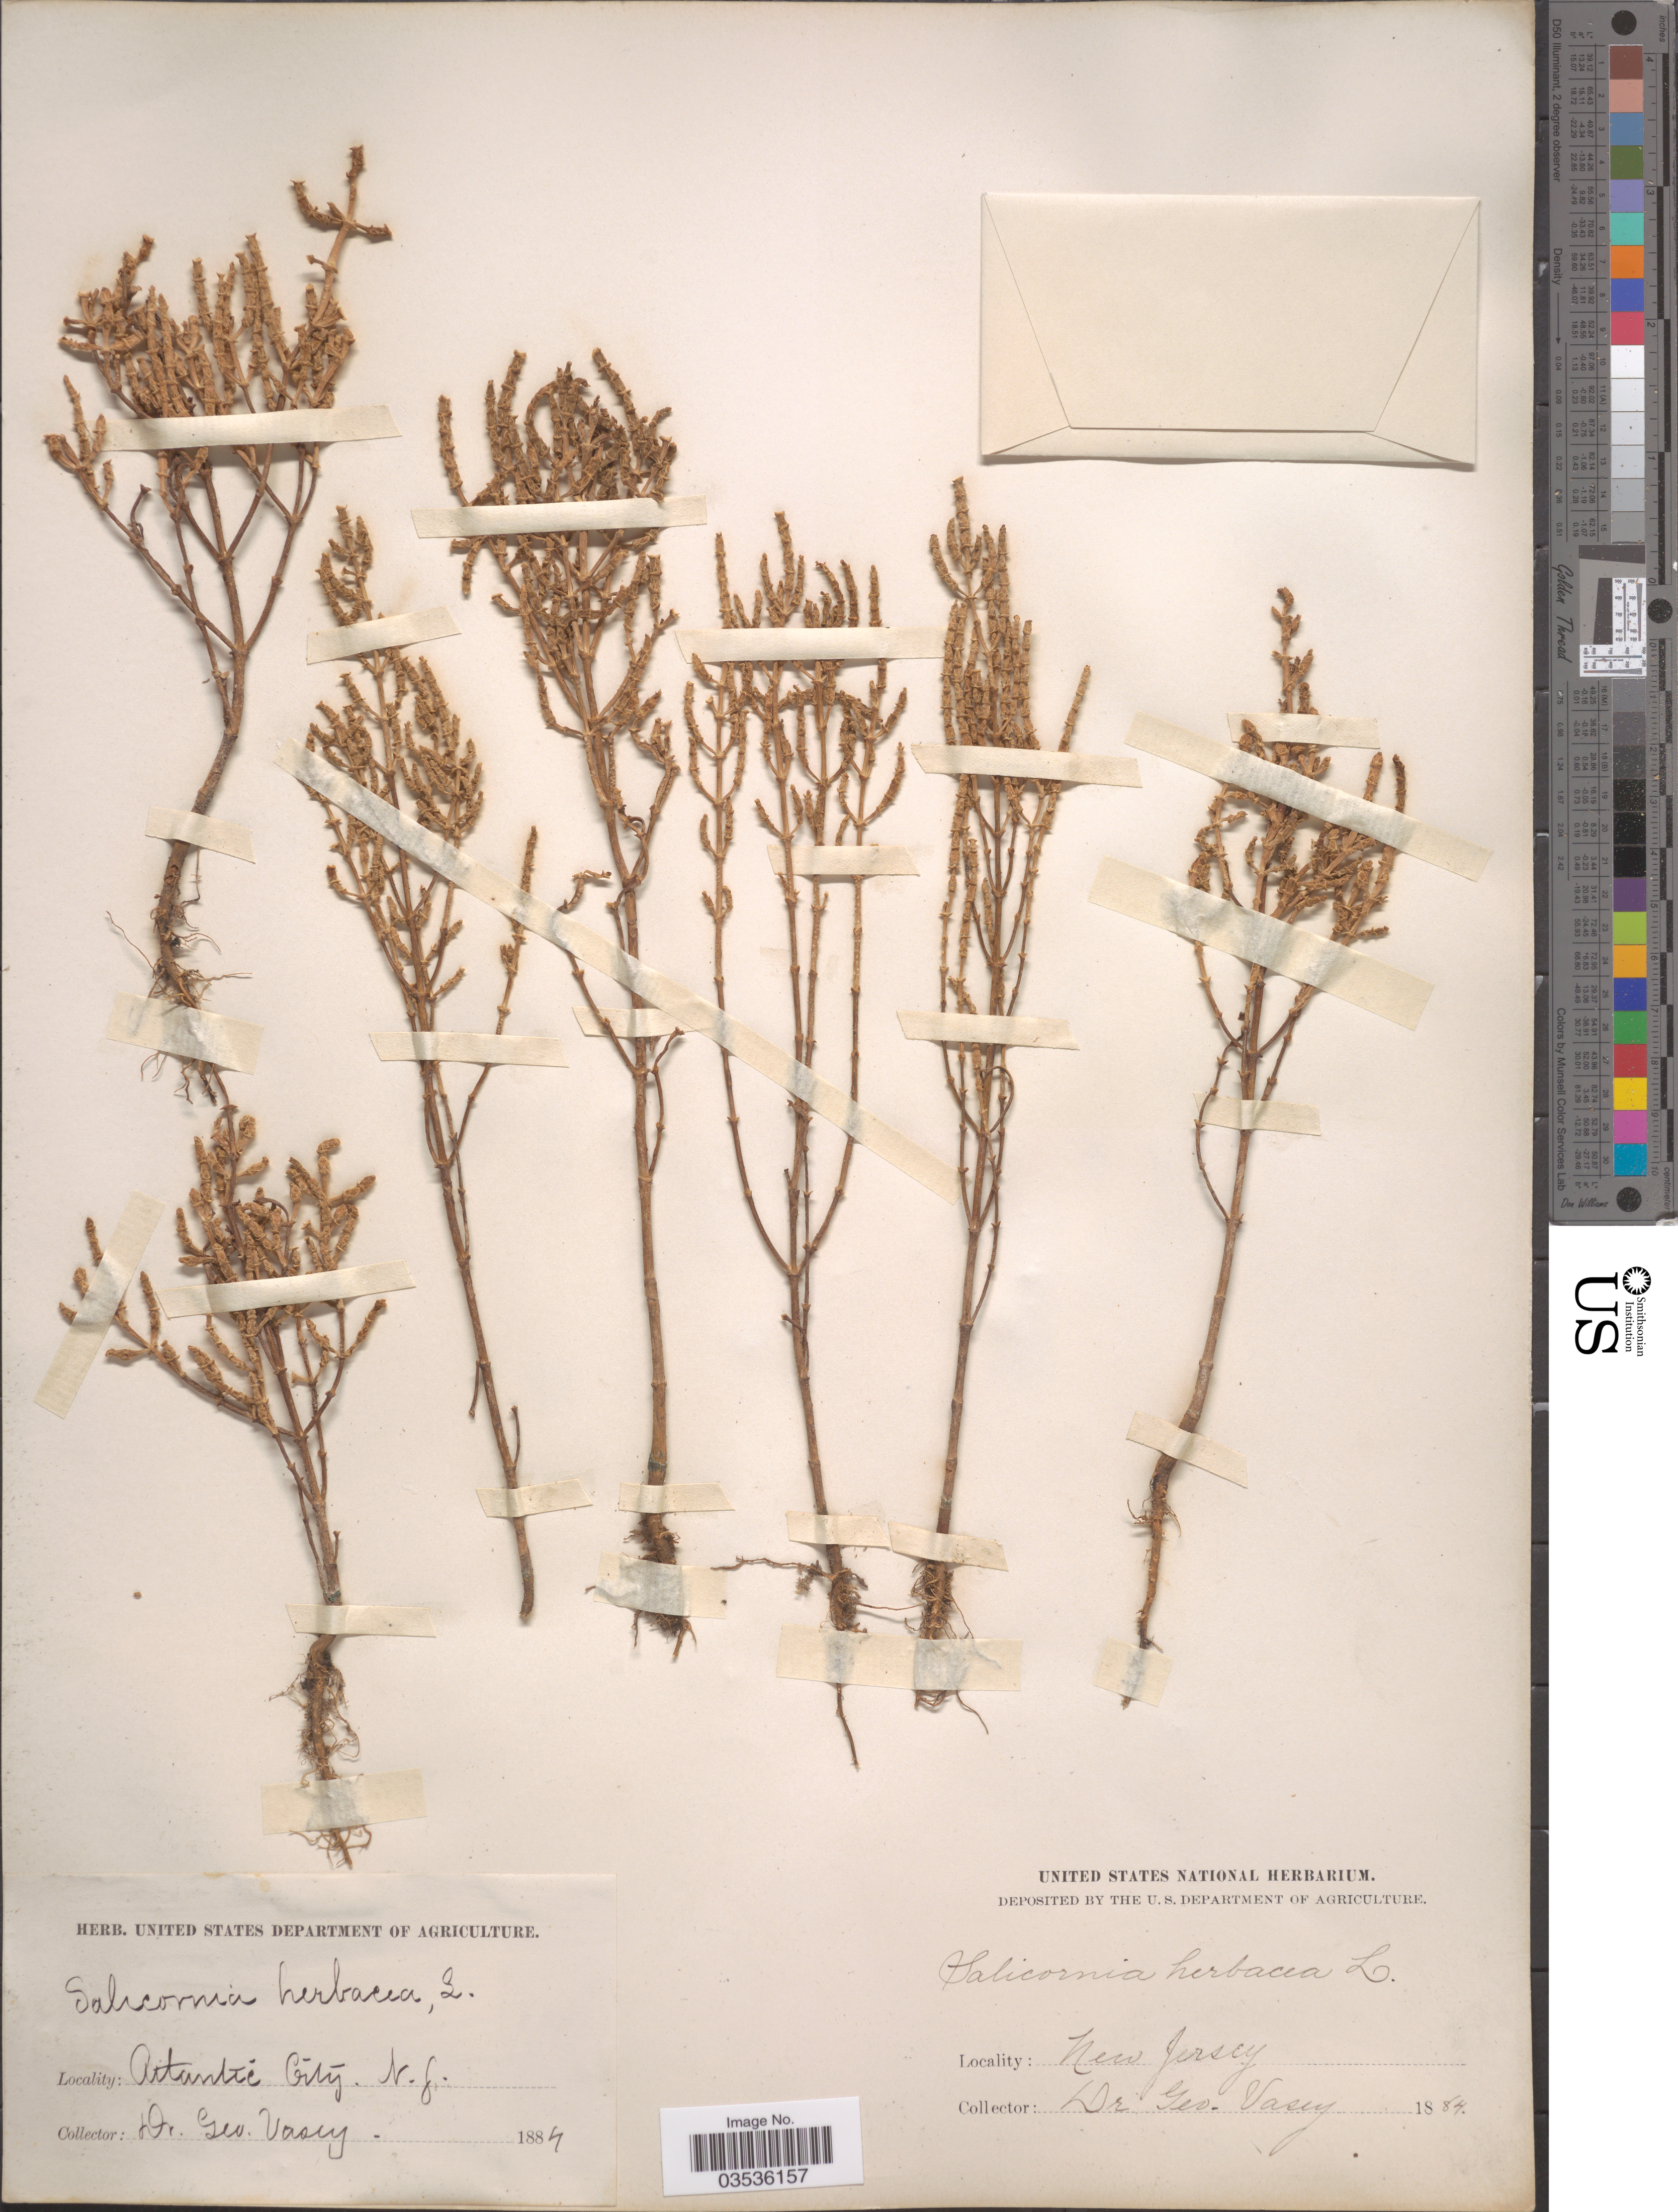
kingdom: Plantae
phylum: Tracheophyta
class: Magnoliopsida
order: Caryophyllales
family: Amaranthaceae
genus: Salicornia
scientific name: Salicornia europaea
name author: L.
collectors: G. Vasey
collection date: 1884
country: United States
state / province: New Jersey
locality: Atlantic City.